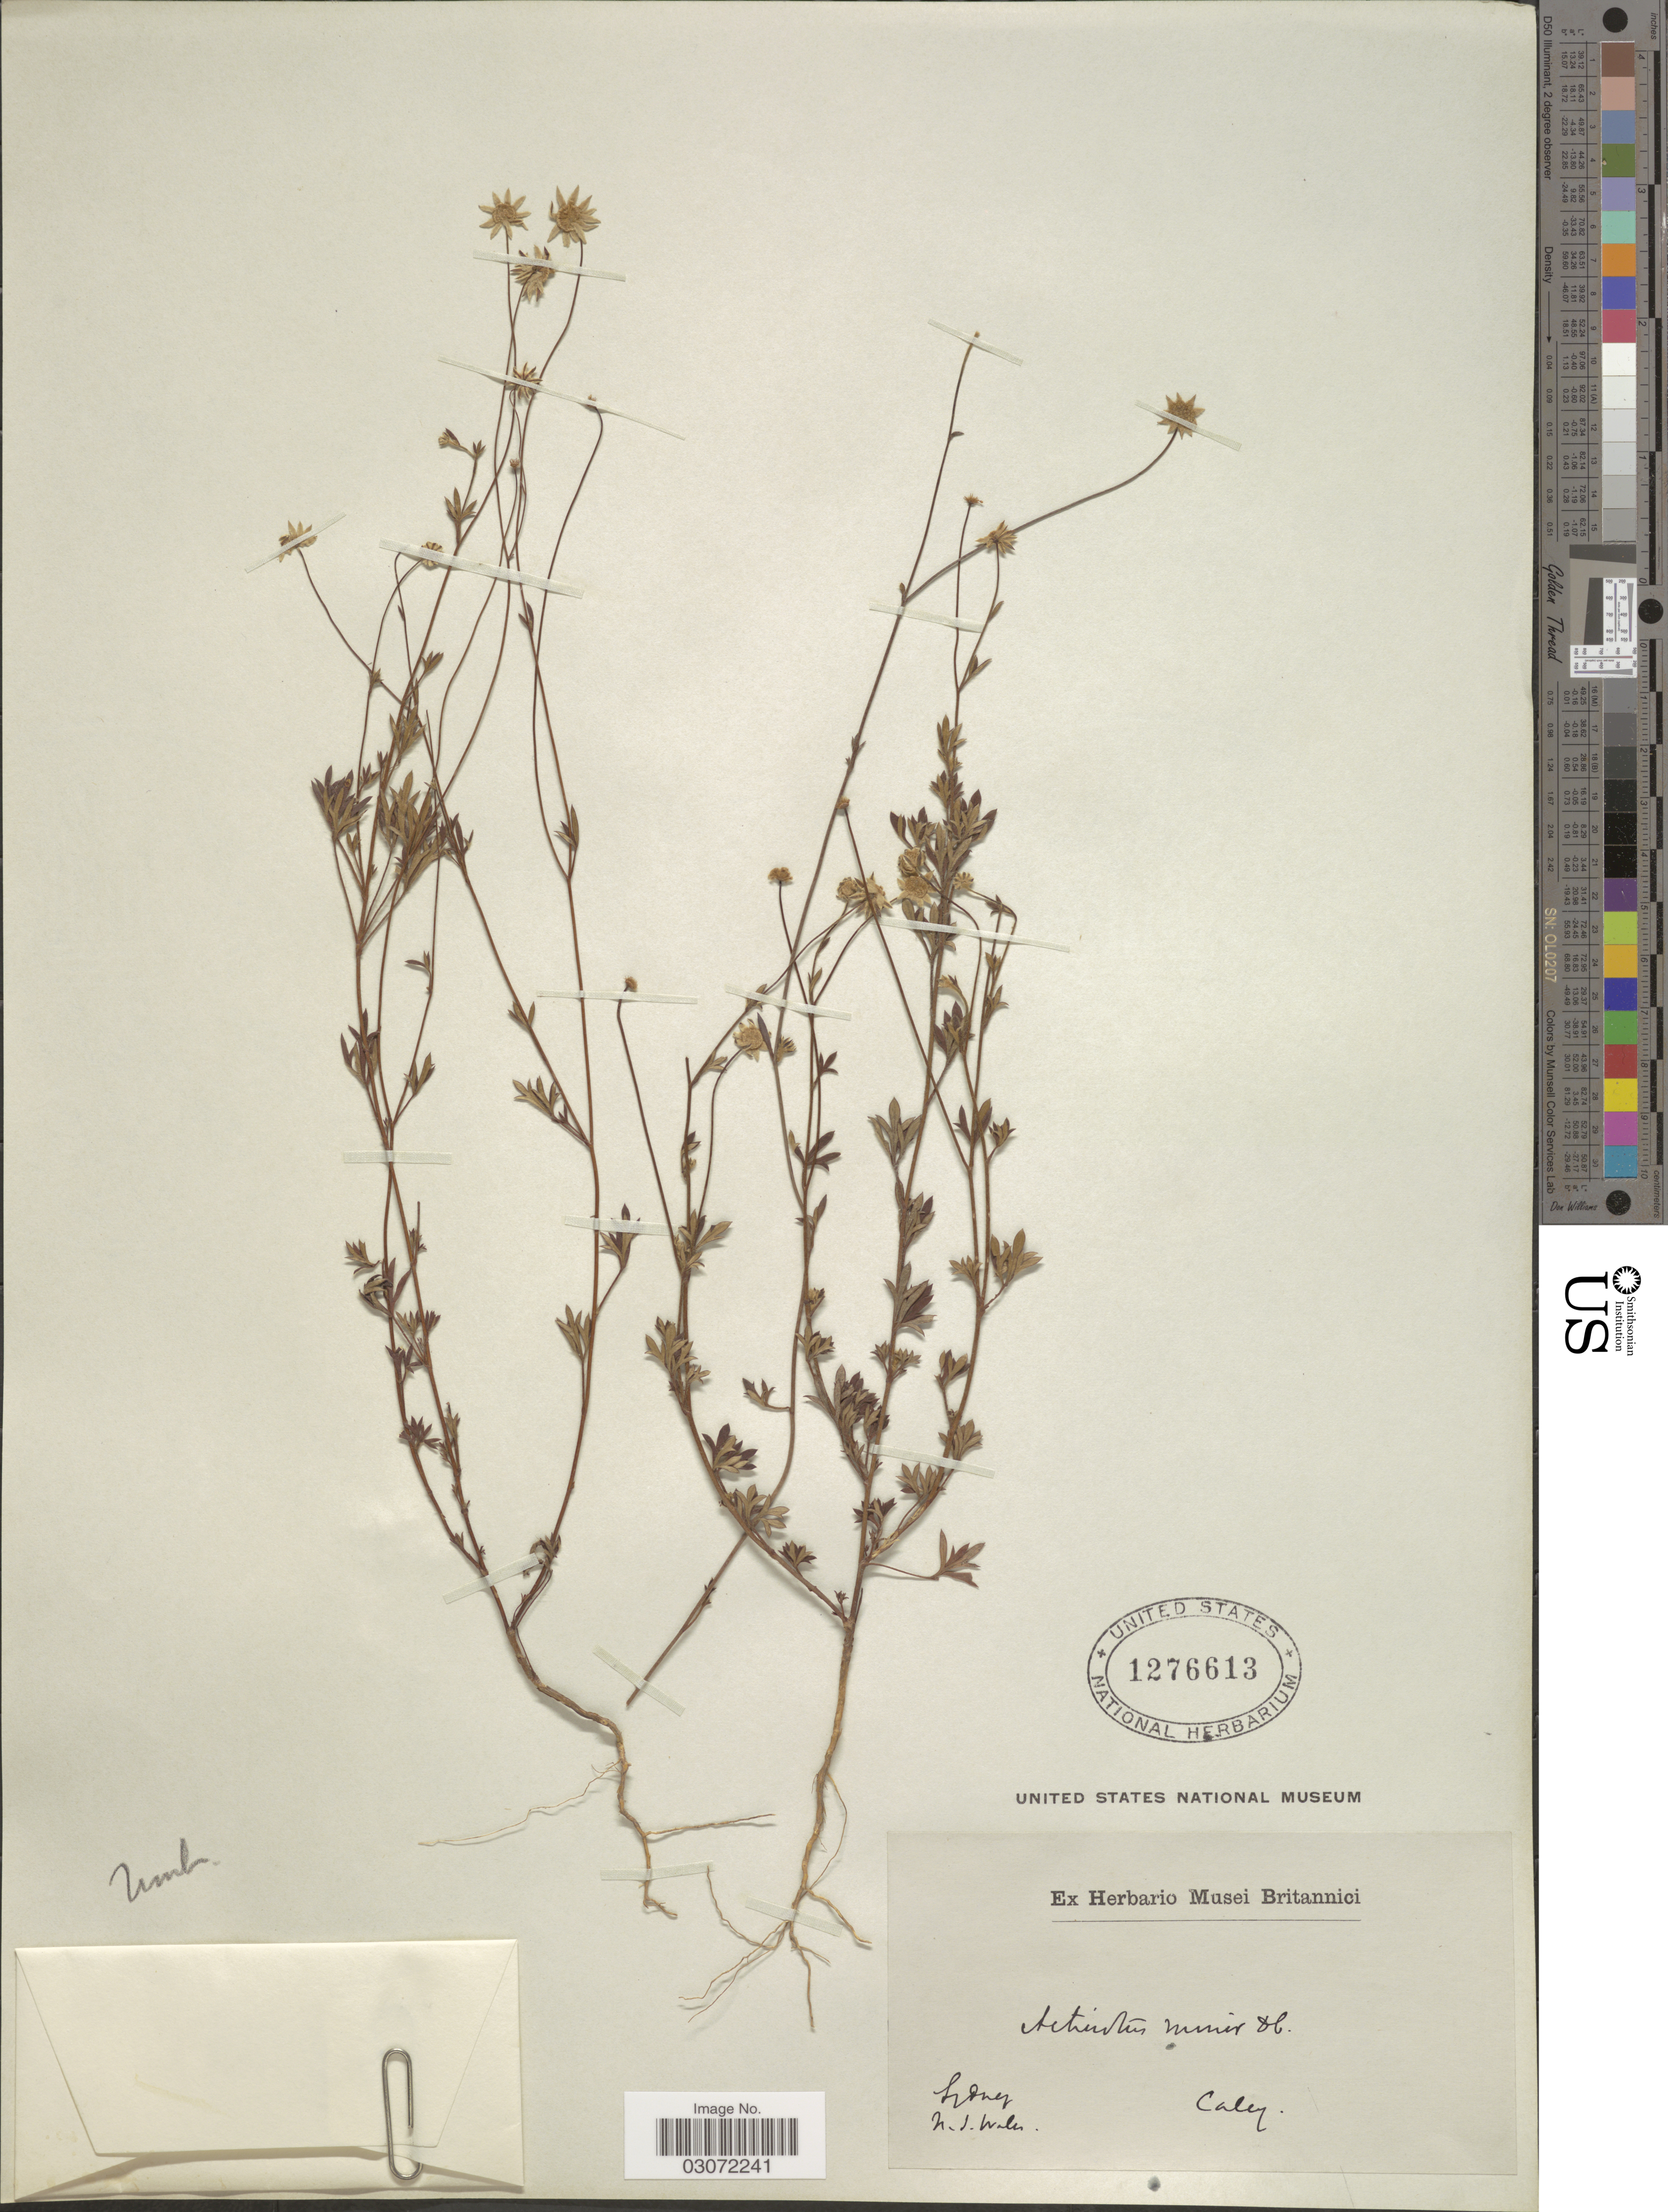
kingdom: Plantae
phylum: Tracheophyta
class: Magnoliopsida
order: Apiales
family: Apiaceae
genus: Actinotus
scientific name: Actinotus minor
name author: (Sm.) DC.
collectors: -. Caley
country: Australia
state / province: New South Wales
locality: Sydney.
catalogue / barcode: US 1276613